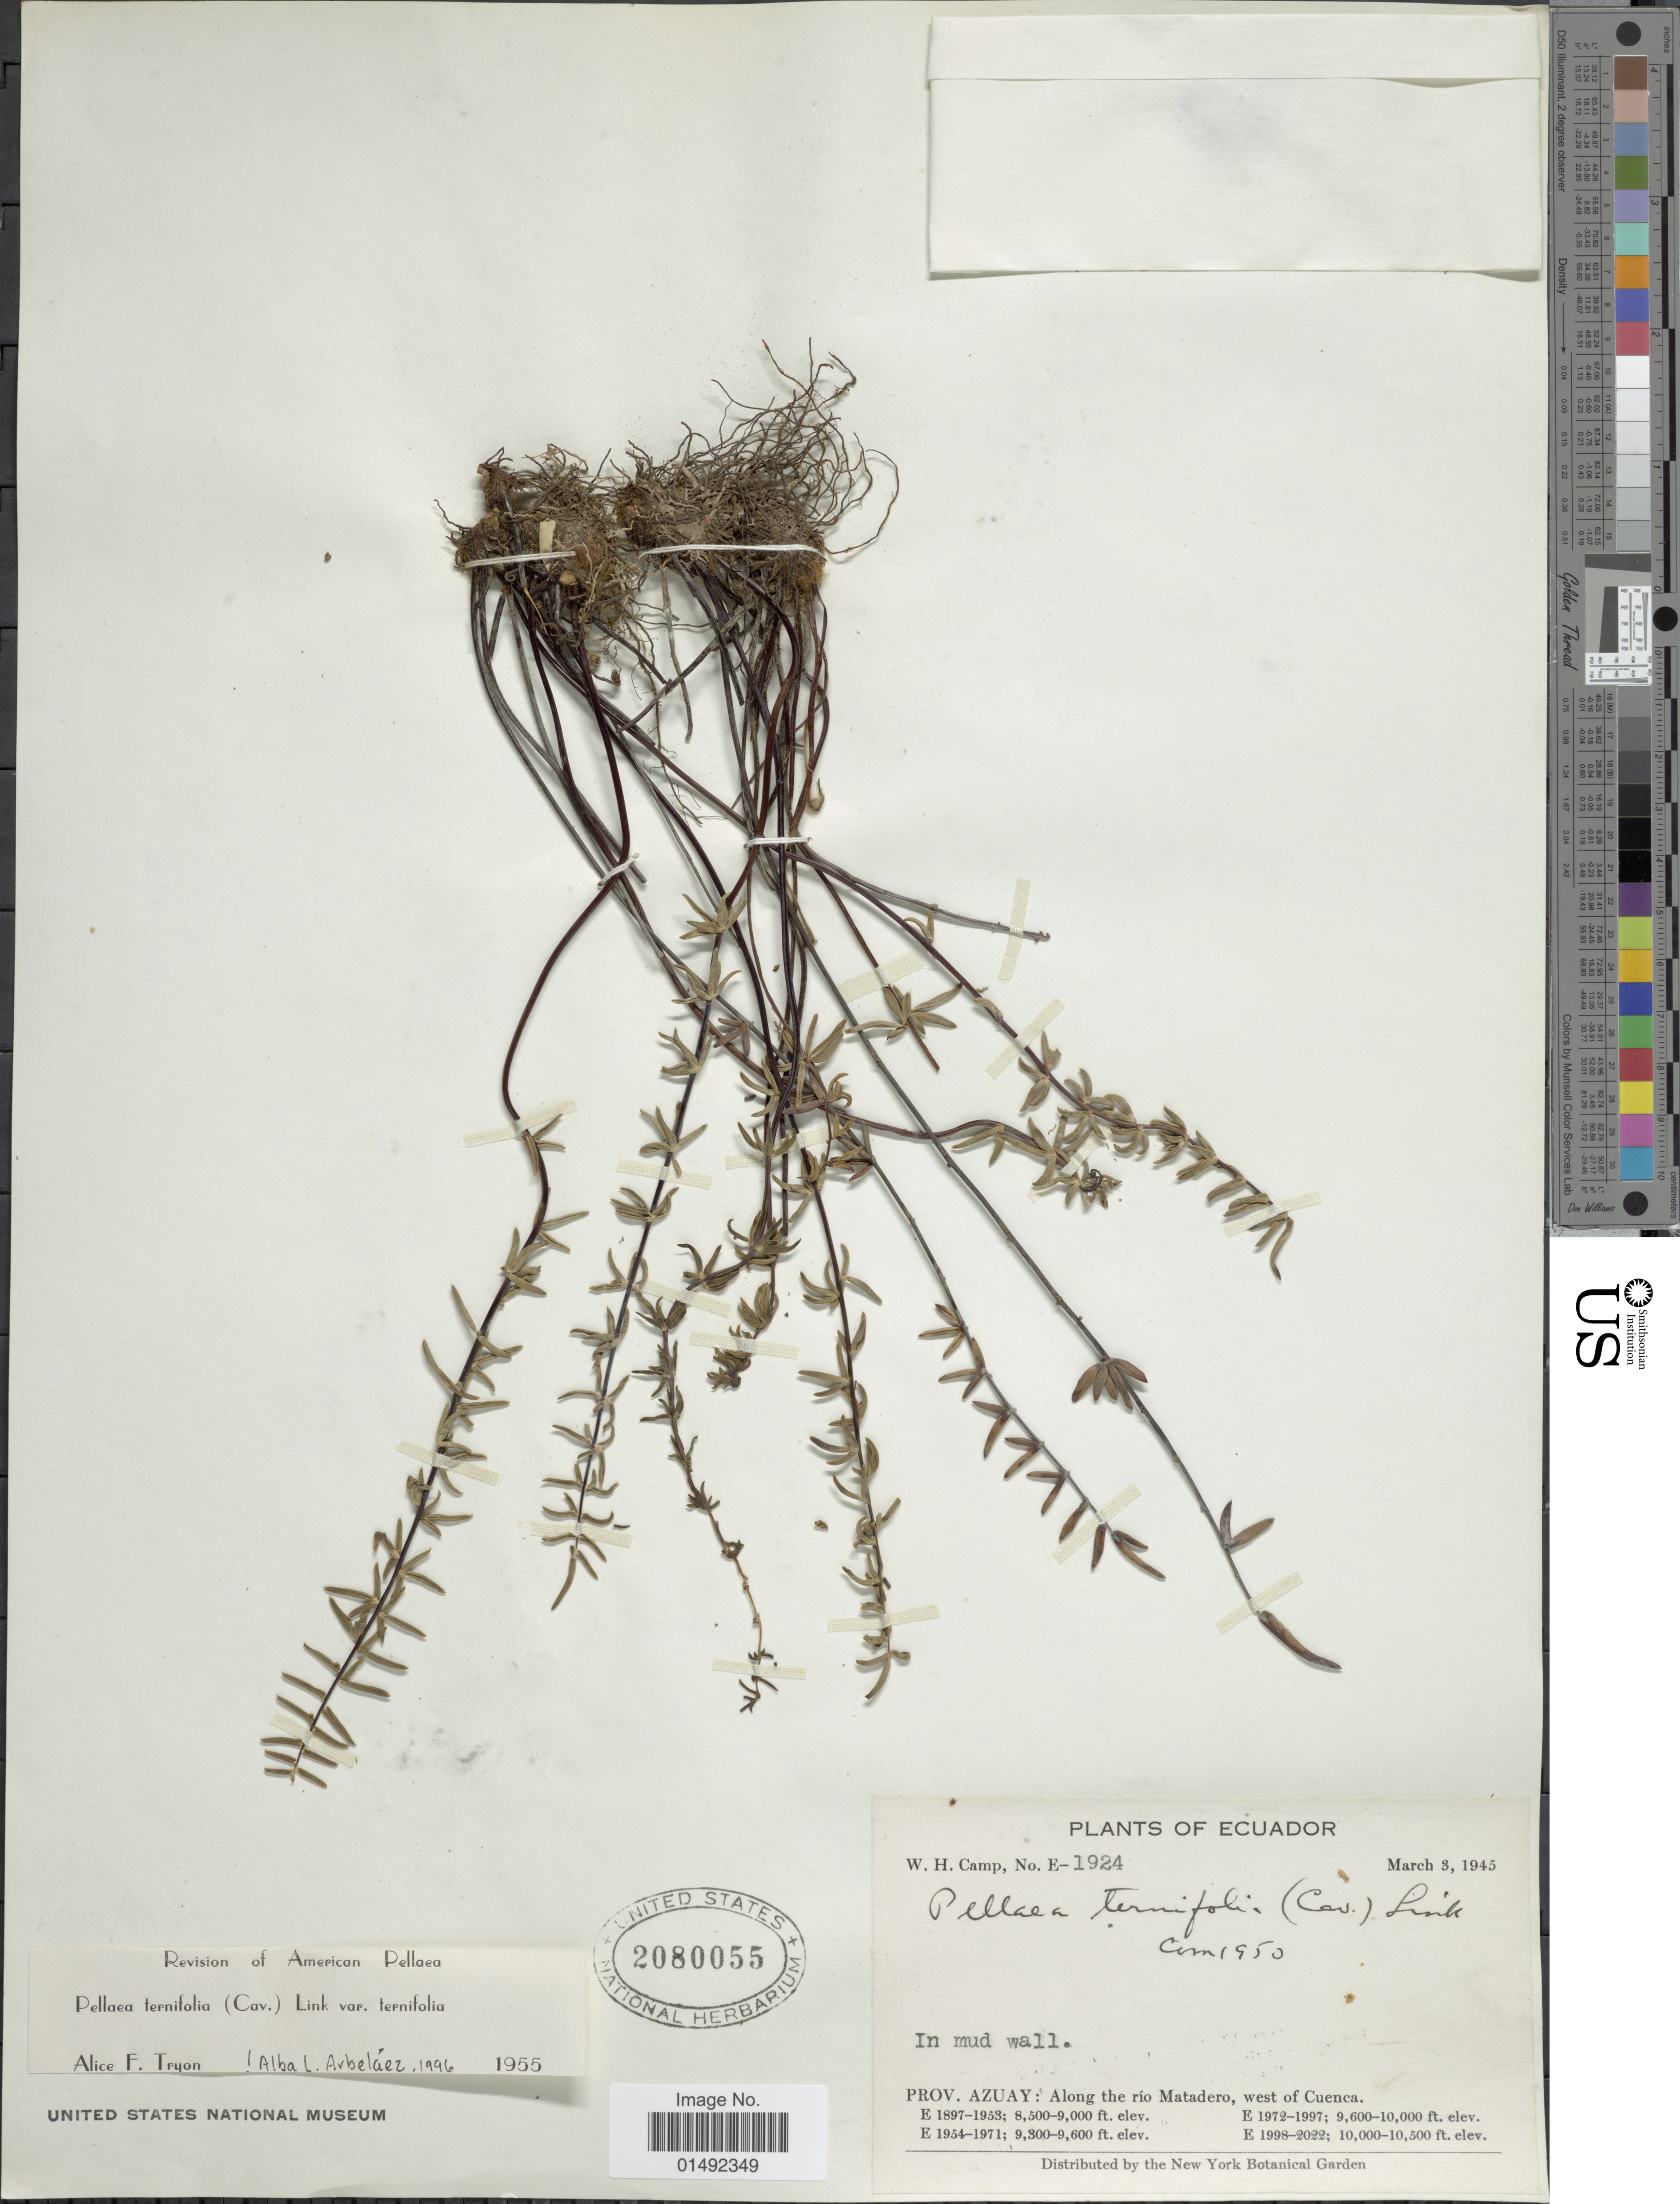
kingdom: Plantae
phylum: Tracheophyta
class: Polypodiopsida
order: Polypodiales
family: Pteridaceae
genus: Pellaea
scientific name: Pellaea ternifolia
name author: (Cav.) Link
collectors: W. H. Camp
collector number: E-1924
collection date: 1945-03-03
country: Ecuador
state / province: Azuay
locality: Along the río Matadero, west of Cuenca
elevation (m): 2591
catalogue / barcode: US 2080055